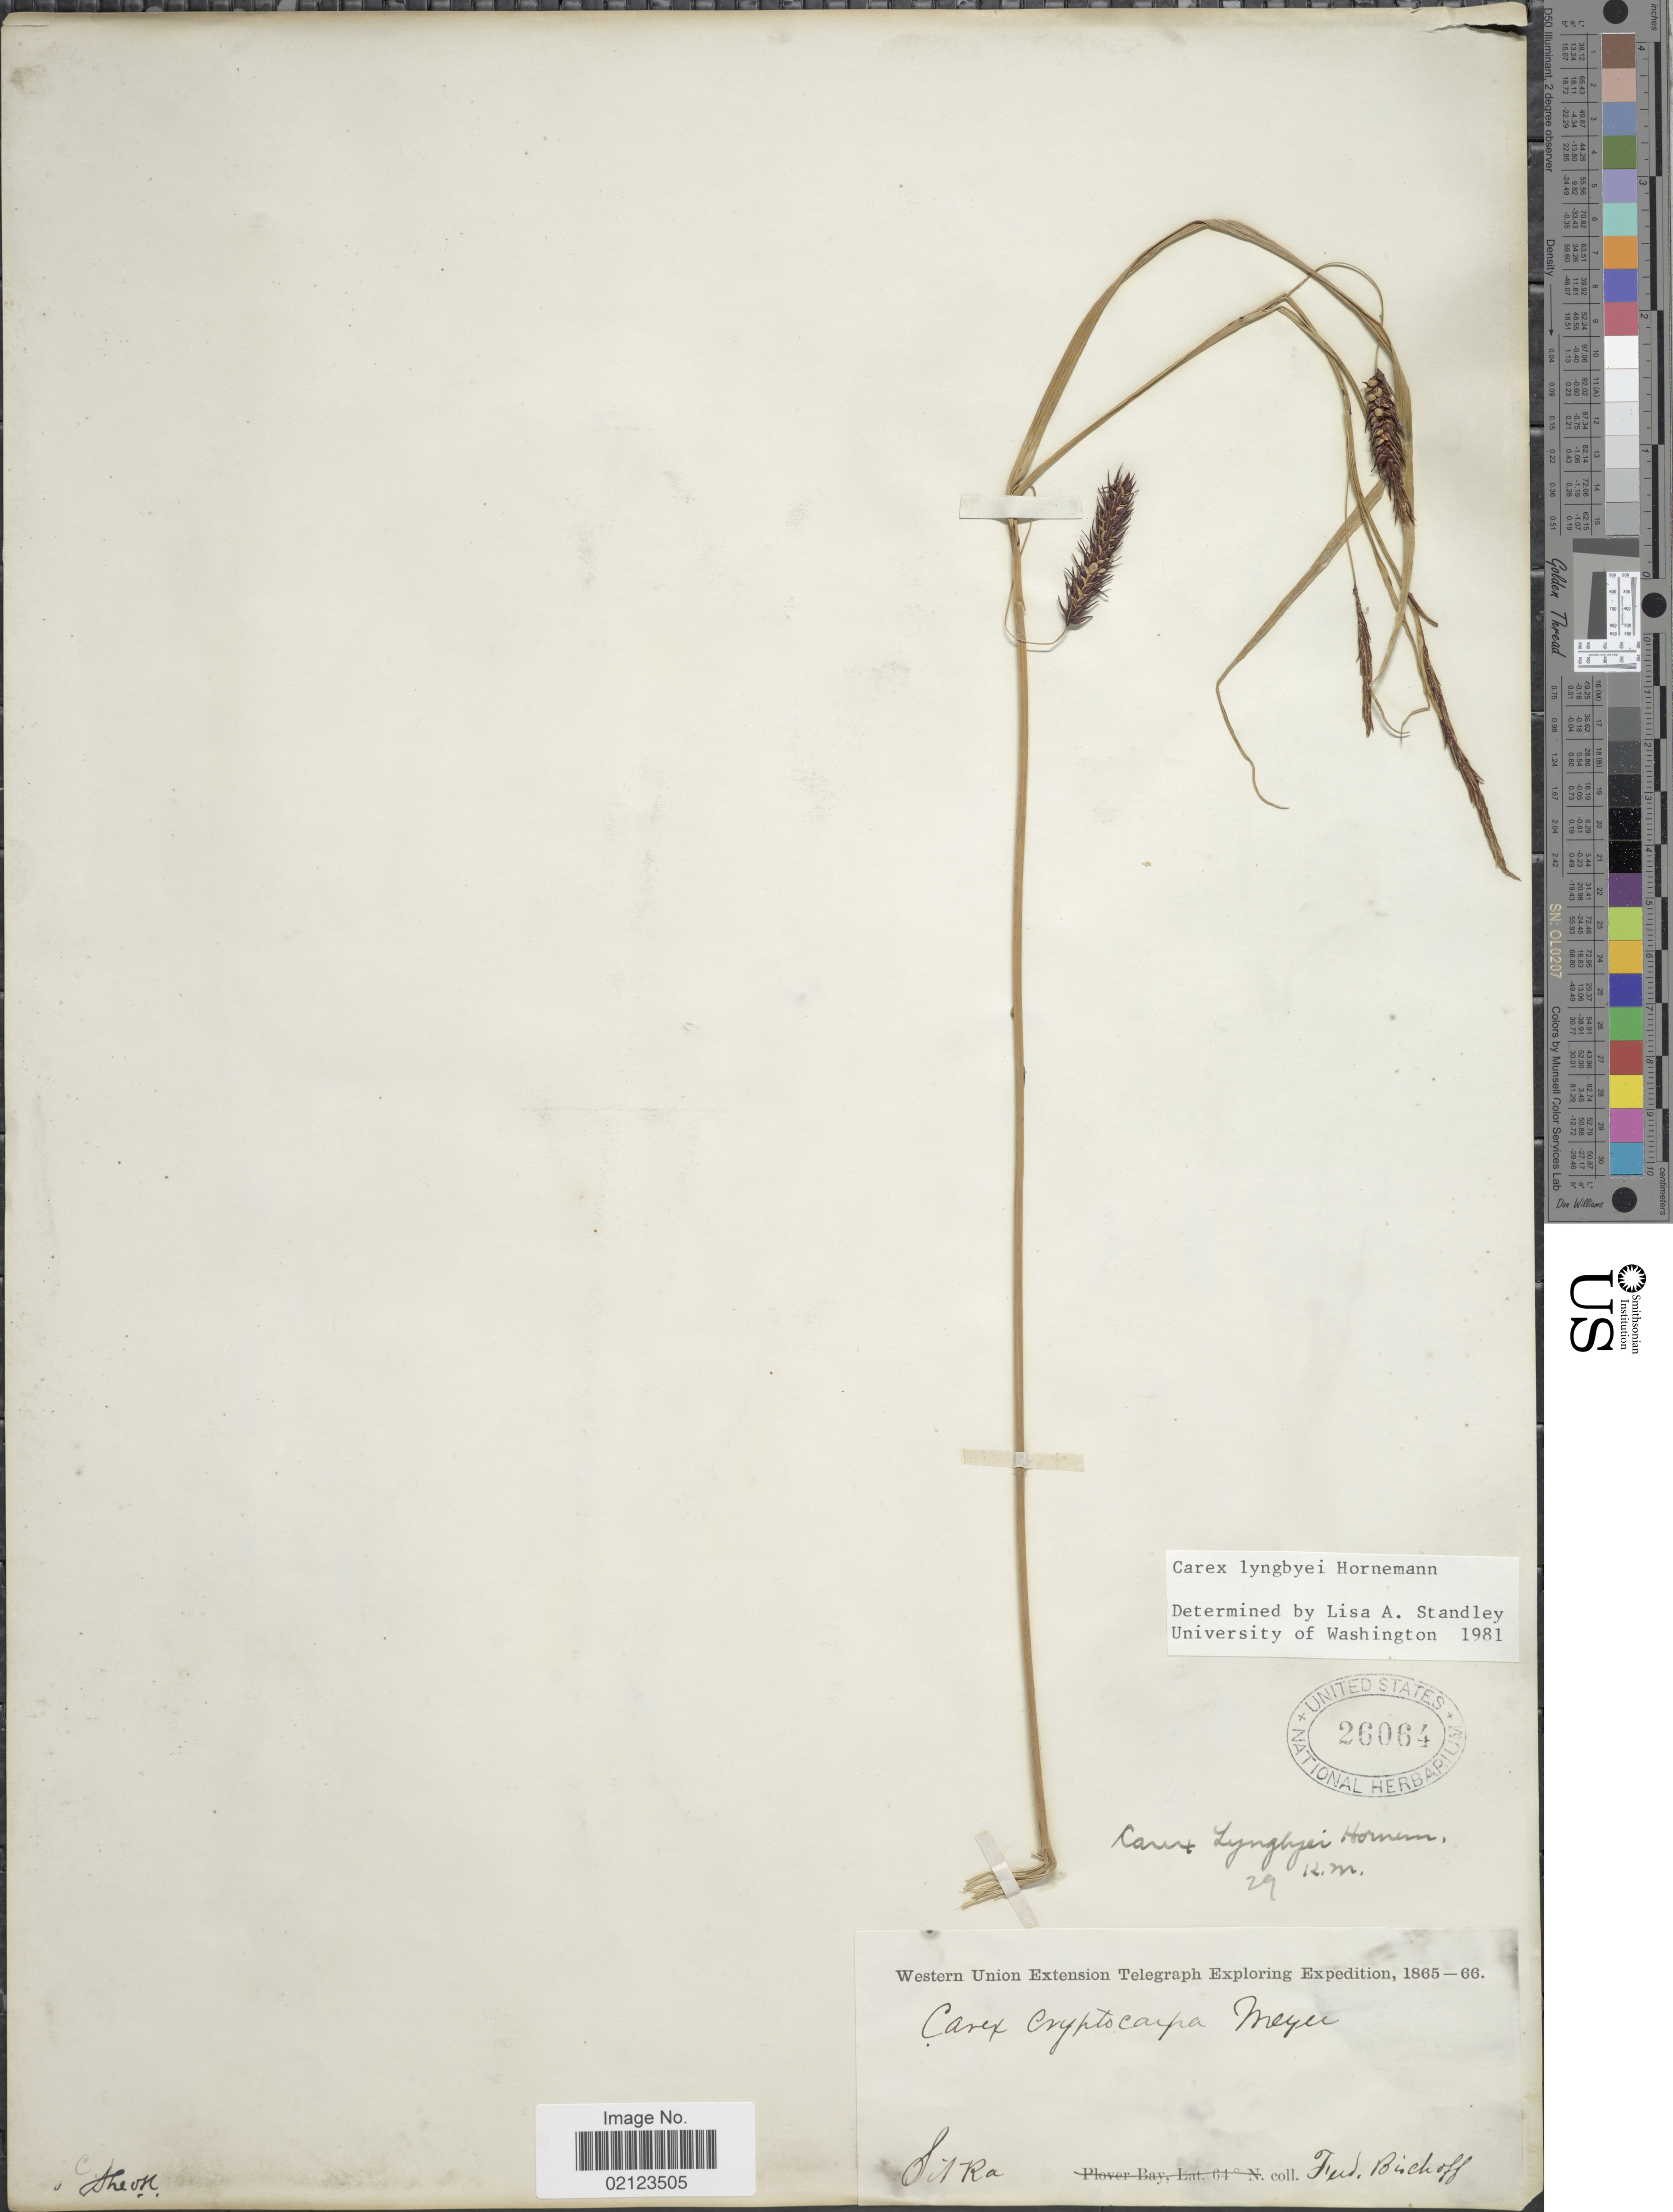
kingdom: Plantae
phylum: Tracheophyta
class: Liliopsida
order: Poales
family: Cyperaceae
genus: Carex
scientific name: Carex lyngbyei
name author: Hornem.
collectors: F. Bischoff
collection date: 1865/1866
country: United States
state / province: Alaska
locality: Western Union Extension Telegraph Exploring. Sitka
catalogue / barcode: US 26064